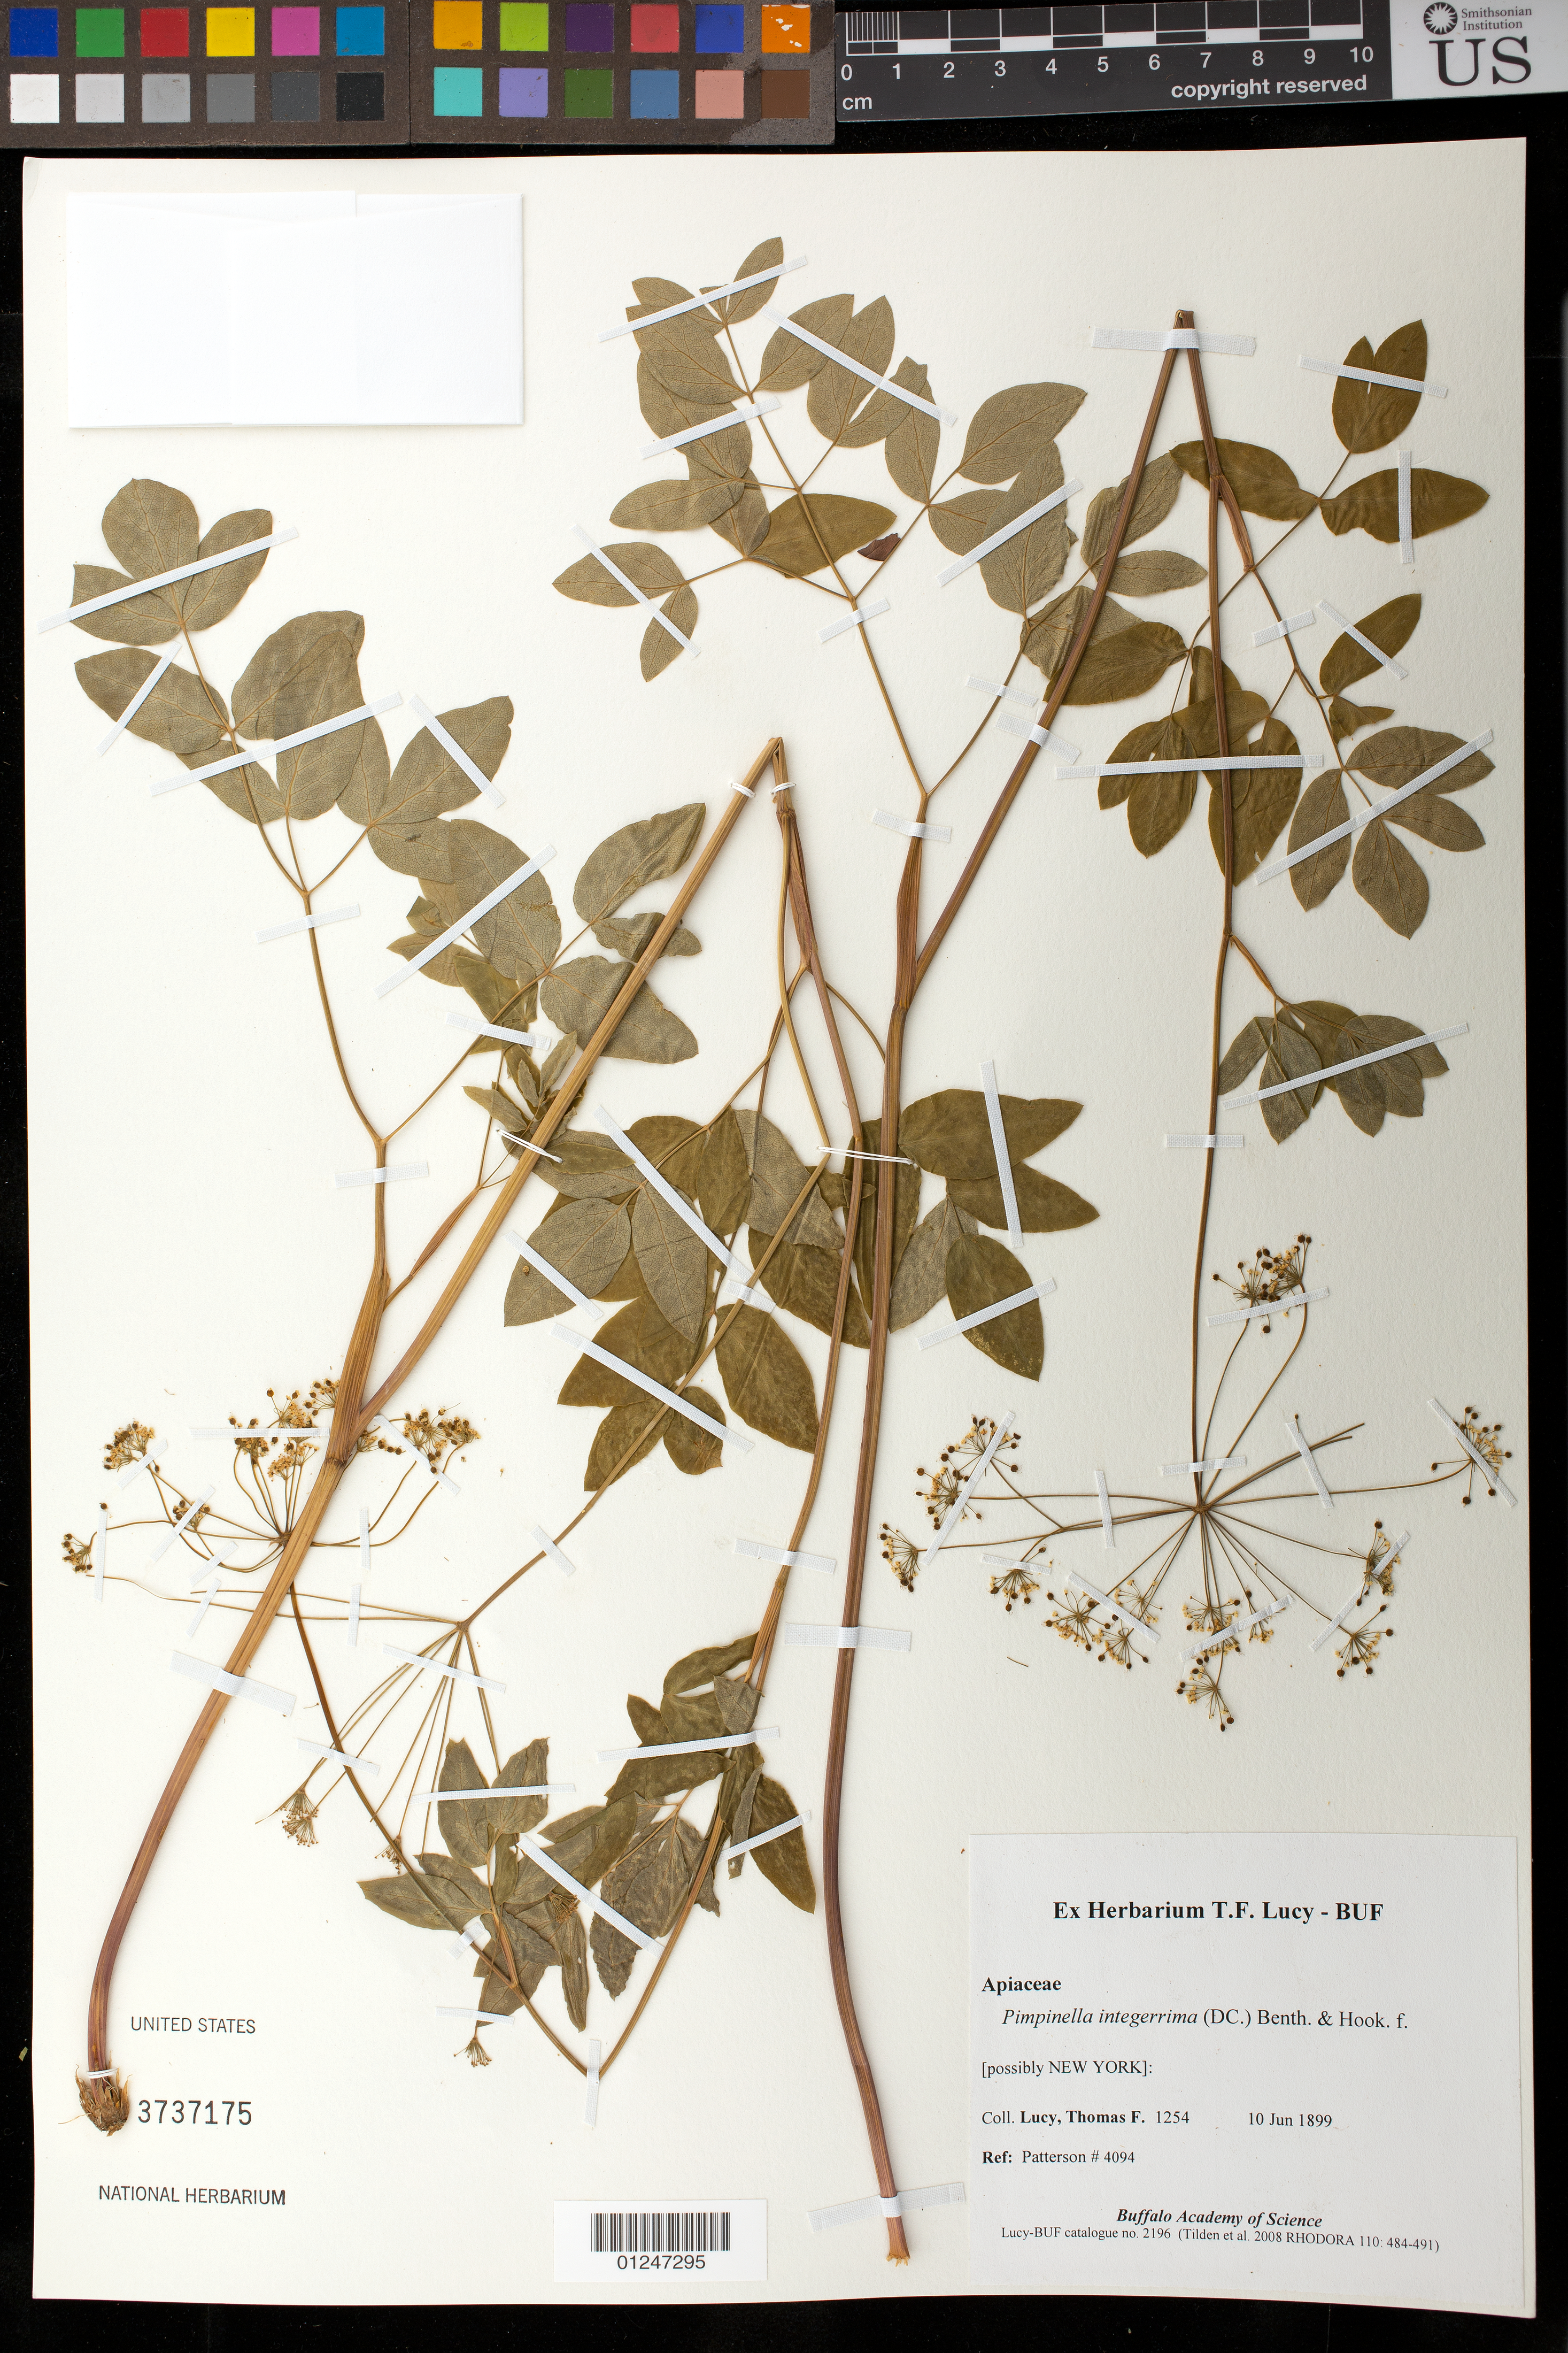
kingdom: Plantae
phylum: Tracheophyta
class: Magnoliopsida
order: Apiales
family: Apiaceae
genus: Pimpinella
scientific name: Pimpinella integerrima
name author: (DC.) Benth. & Hook. f.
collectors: T. Lucy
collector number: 1254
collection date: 1899-06-10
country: United States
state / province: New York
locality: Possible New York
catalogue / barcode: US 3737175